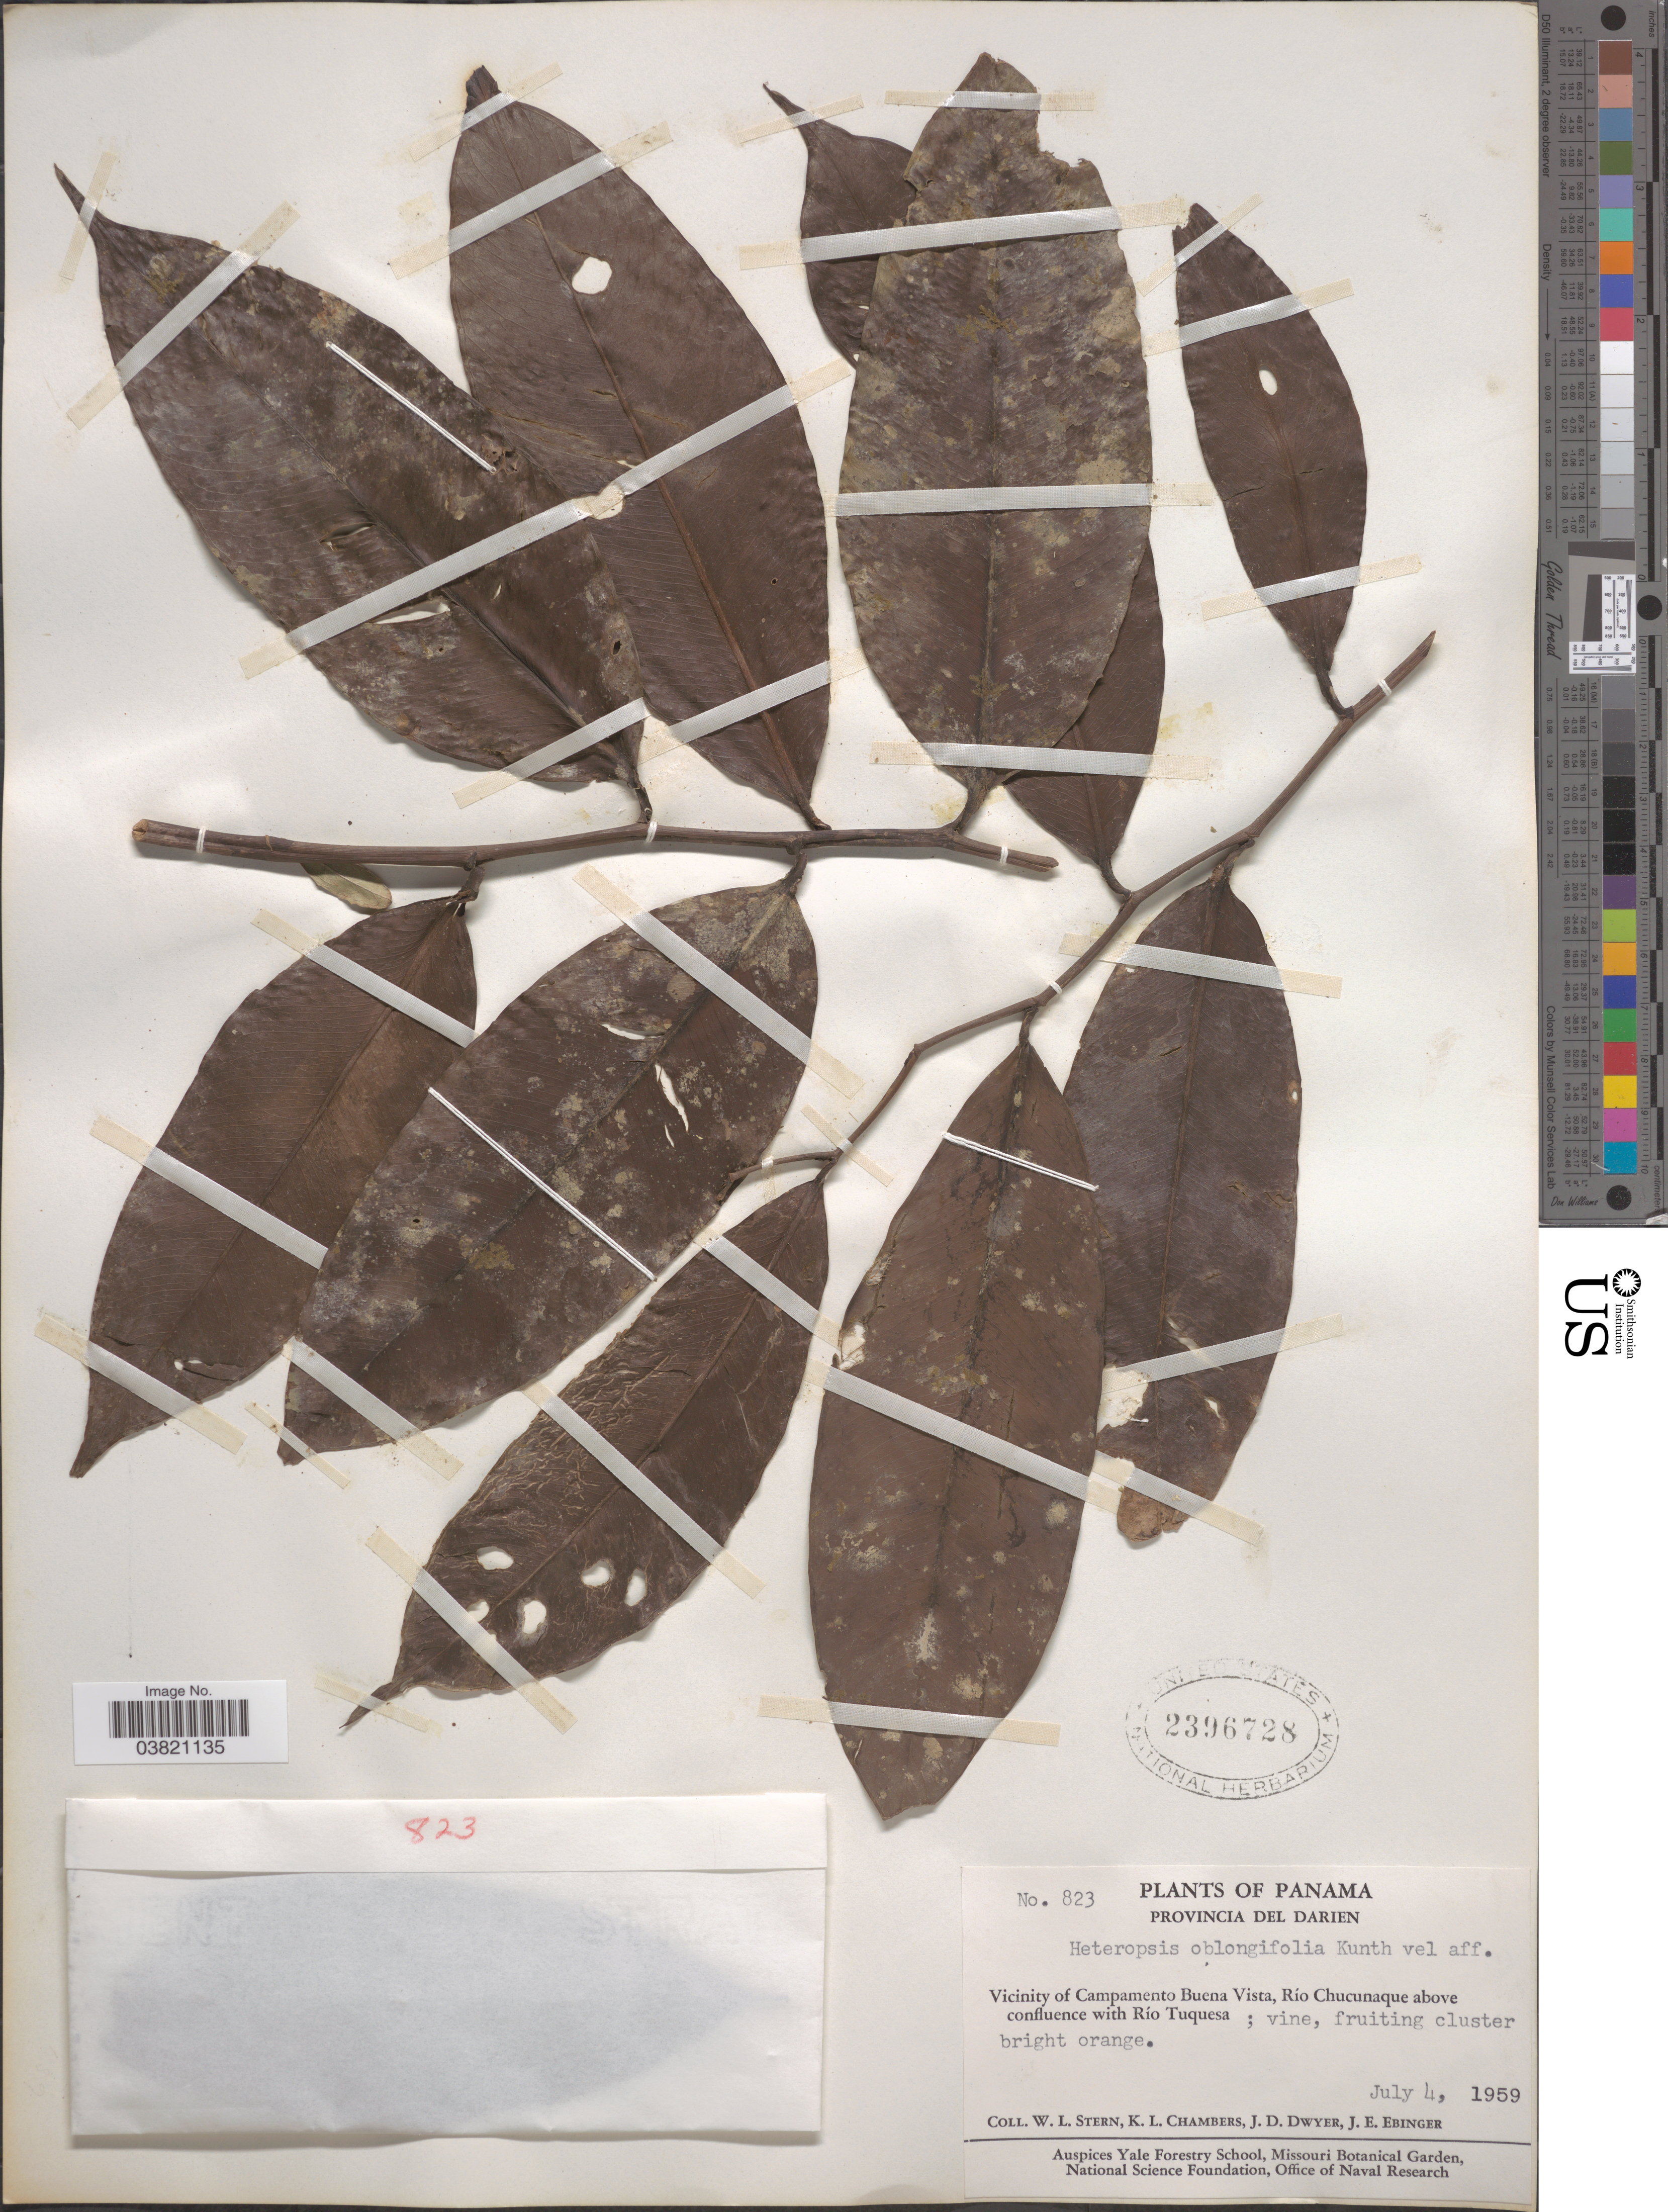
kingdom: Plantae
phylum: Tracheophyta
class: Liliopsida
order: Alismatales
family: Araceae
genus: Heteropsis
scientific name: Heteropsis oblongifolia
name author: Kunth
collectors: W. L. Stern, K. Chambers, J. D. Dwyer & J. Ebinger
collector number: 823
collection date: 1959-07-04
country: Panama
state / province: Darien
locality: Vicinity of Campamento Buena Vista, Río Chucunaque above confluence with Río Tuquesa.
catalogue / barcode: US 2396728